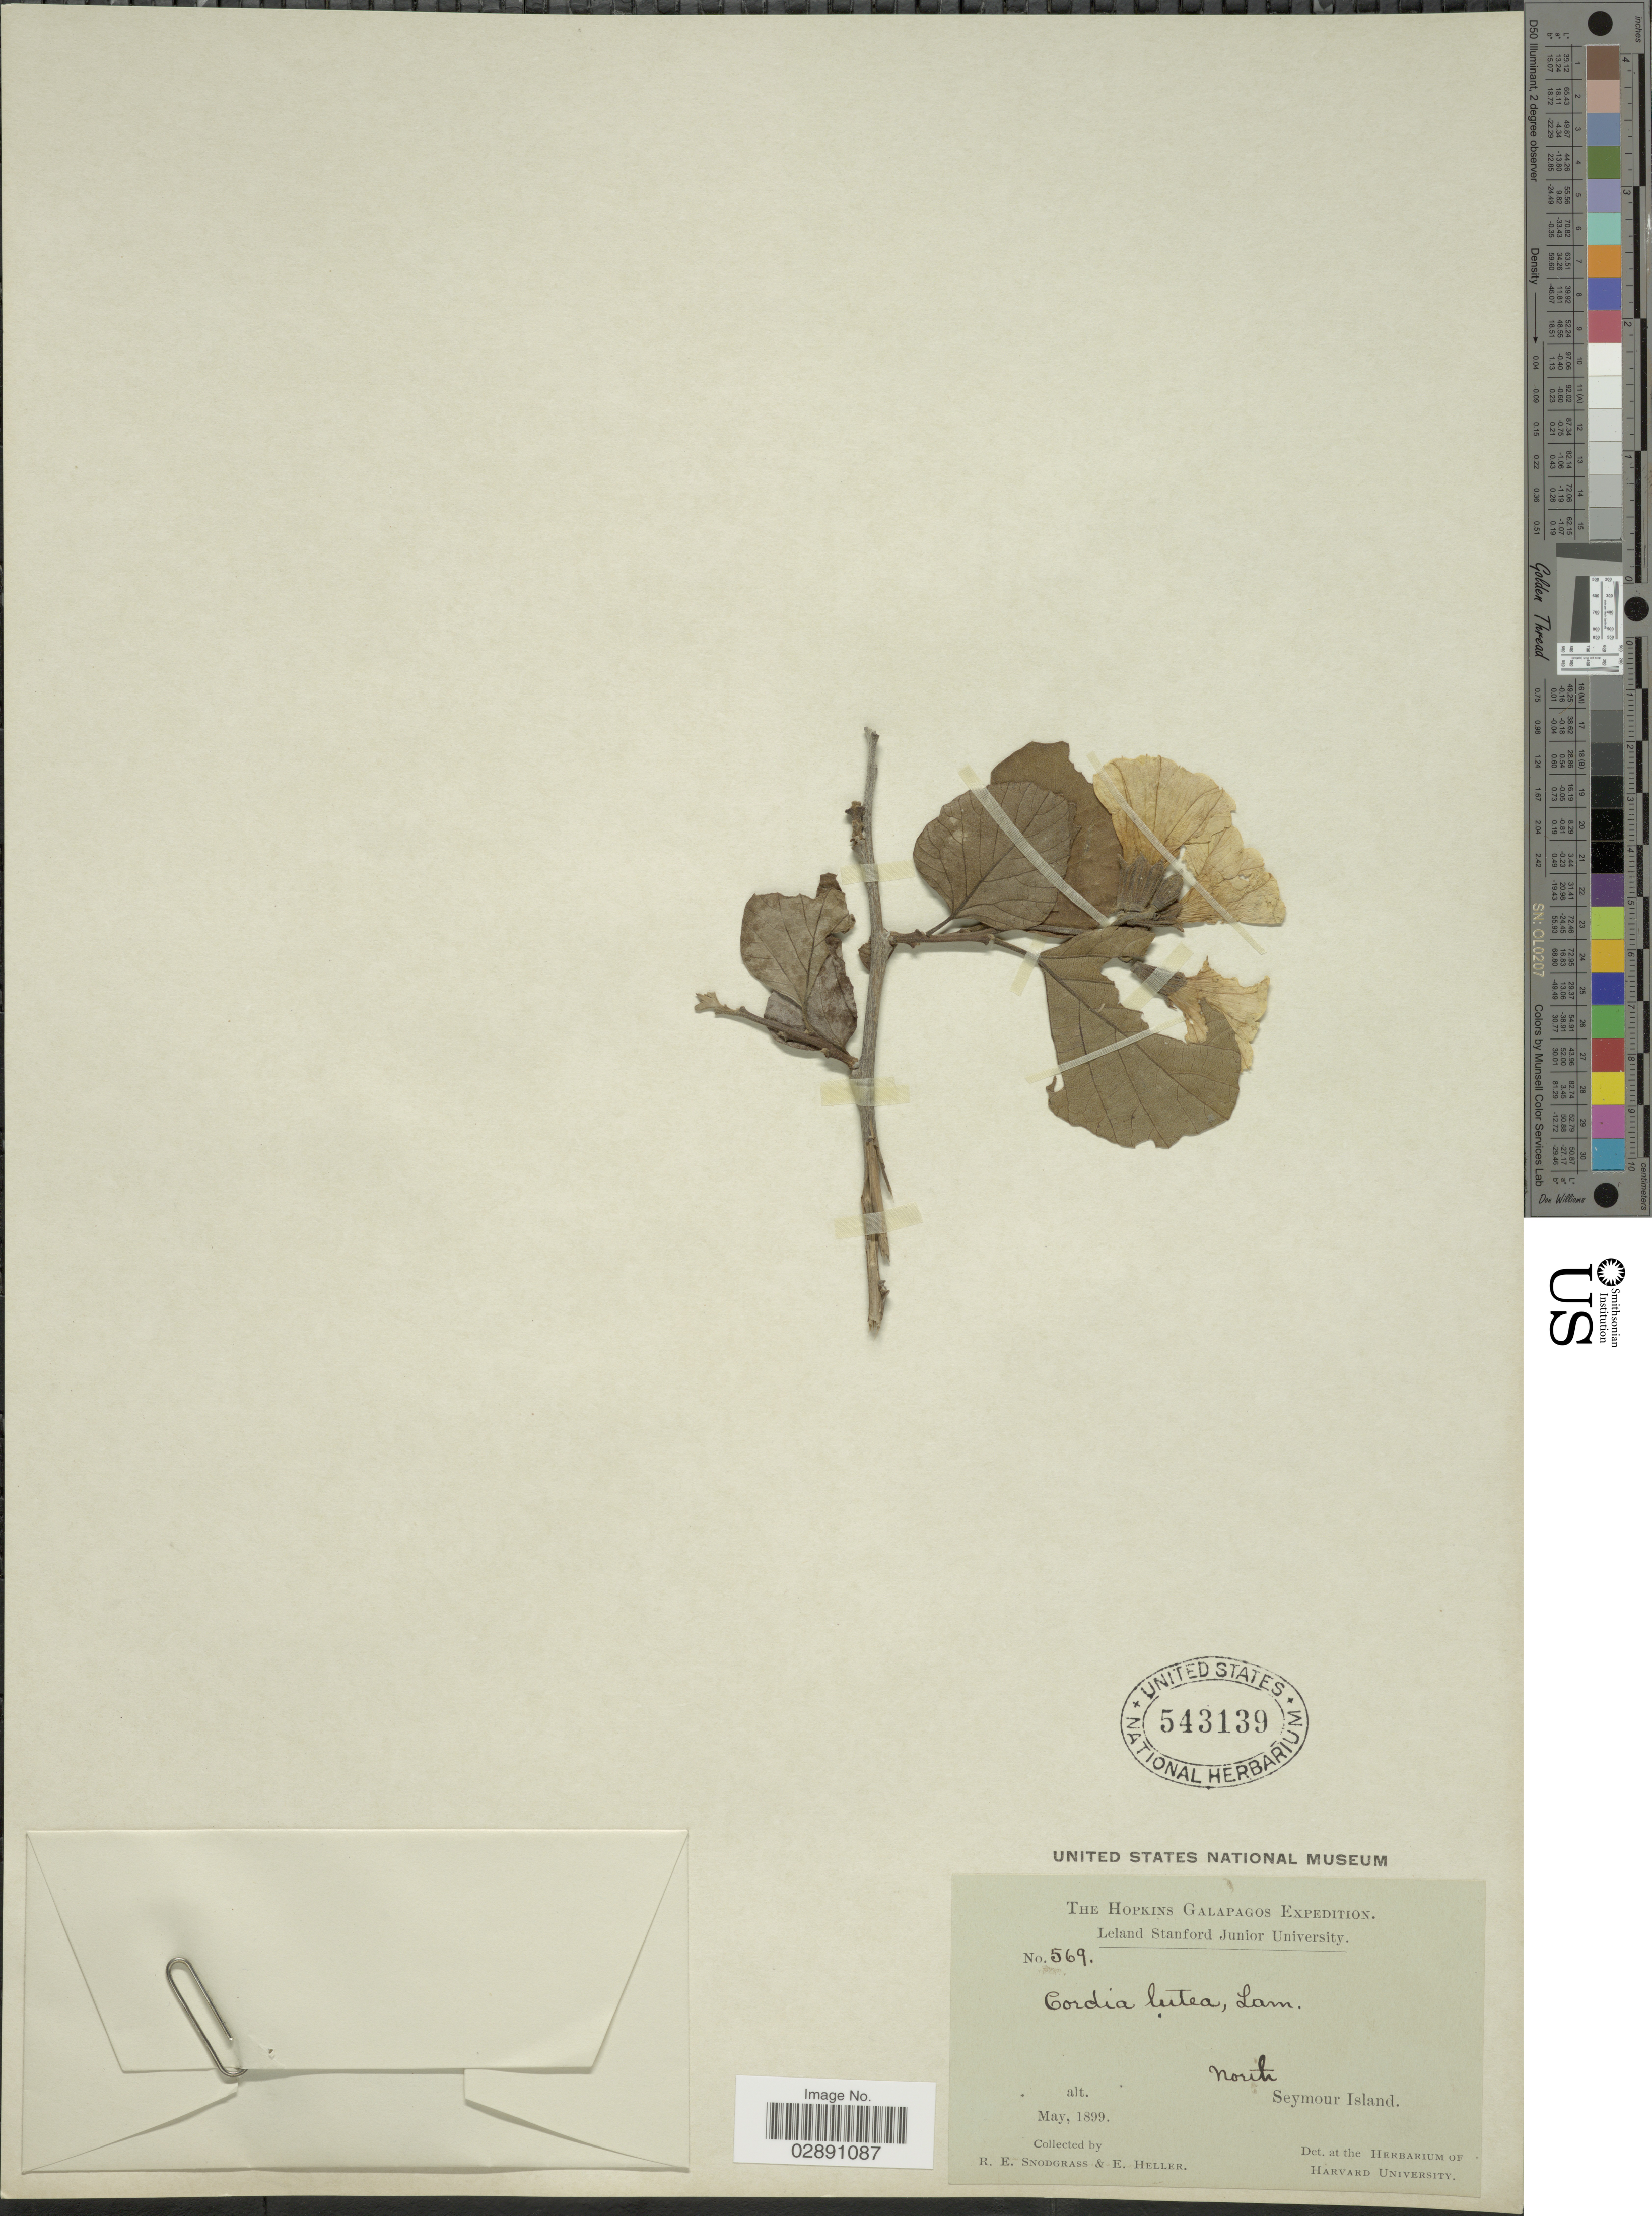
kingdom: Plantae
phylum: Tracheophyta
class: Magnoliopsida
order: Boraginales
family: Cordiaceae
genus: Cordia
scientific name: Cordia lutea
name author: Lam.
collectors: R. E. Snodgrass & E. Heller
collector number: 569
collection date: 1899-05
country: Ecuador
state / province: Colón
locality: Galapagos. North Seymour Island.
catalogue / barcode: US 543139